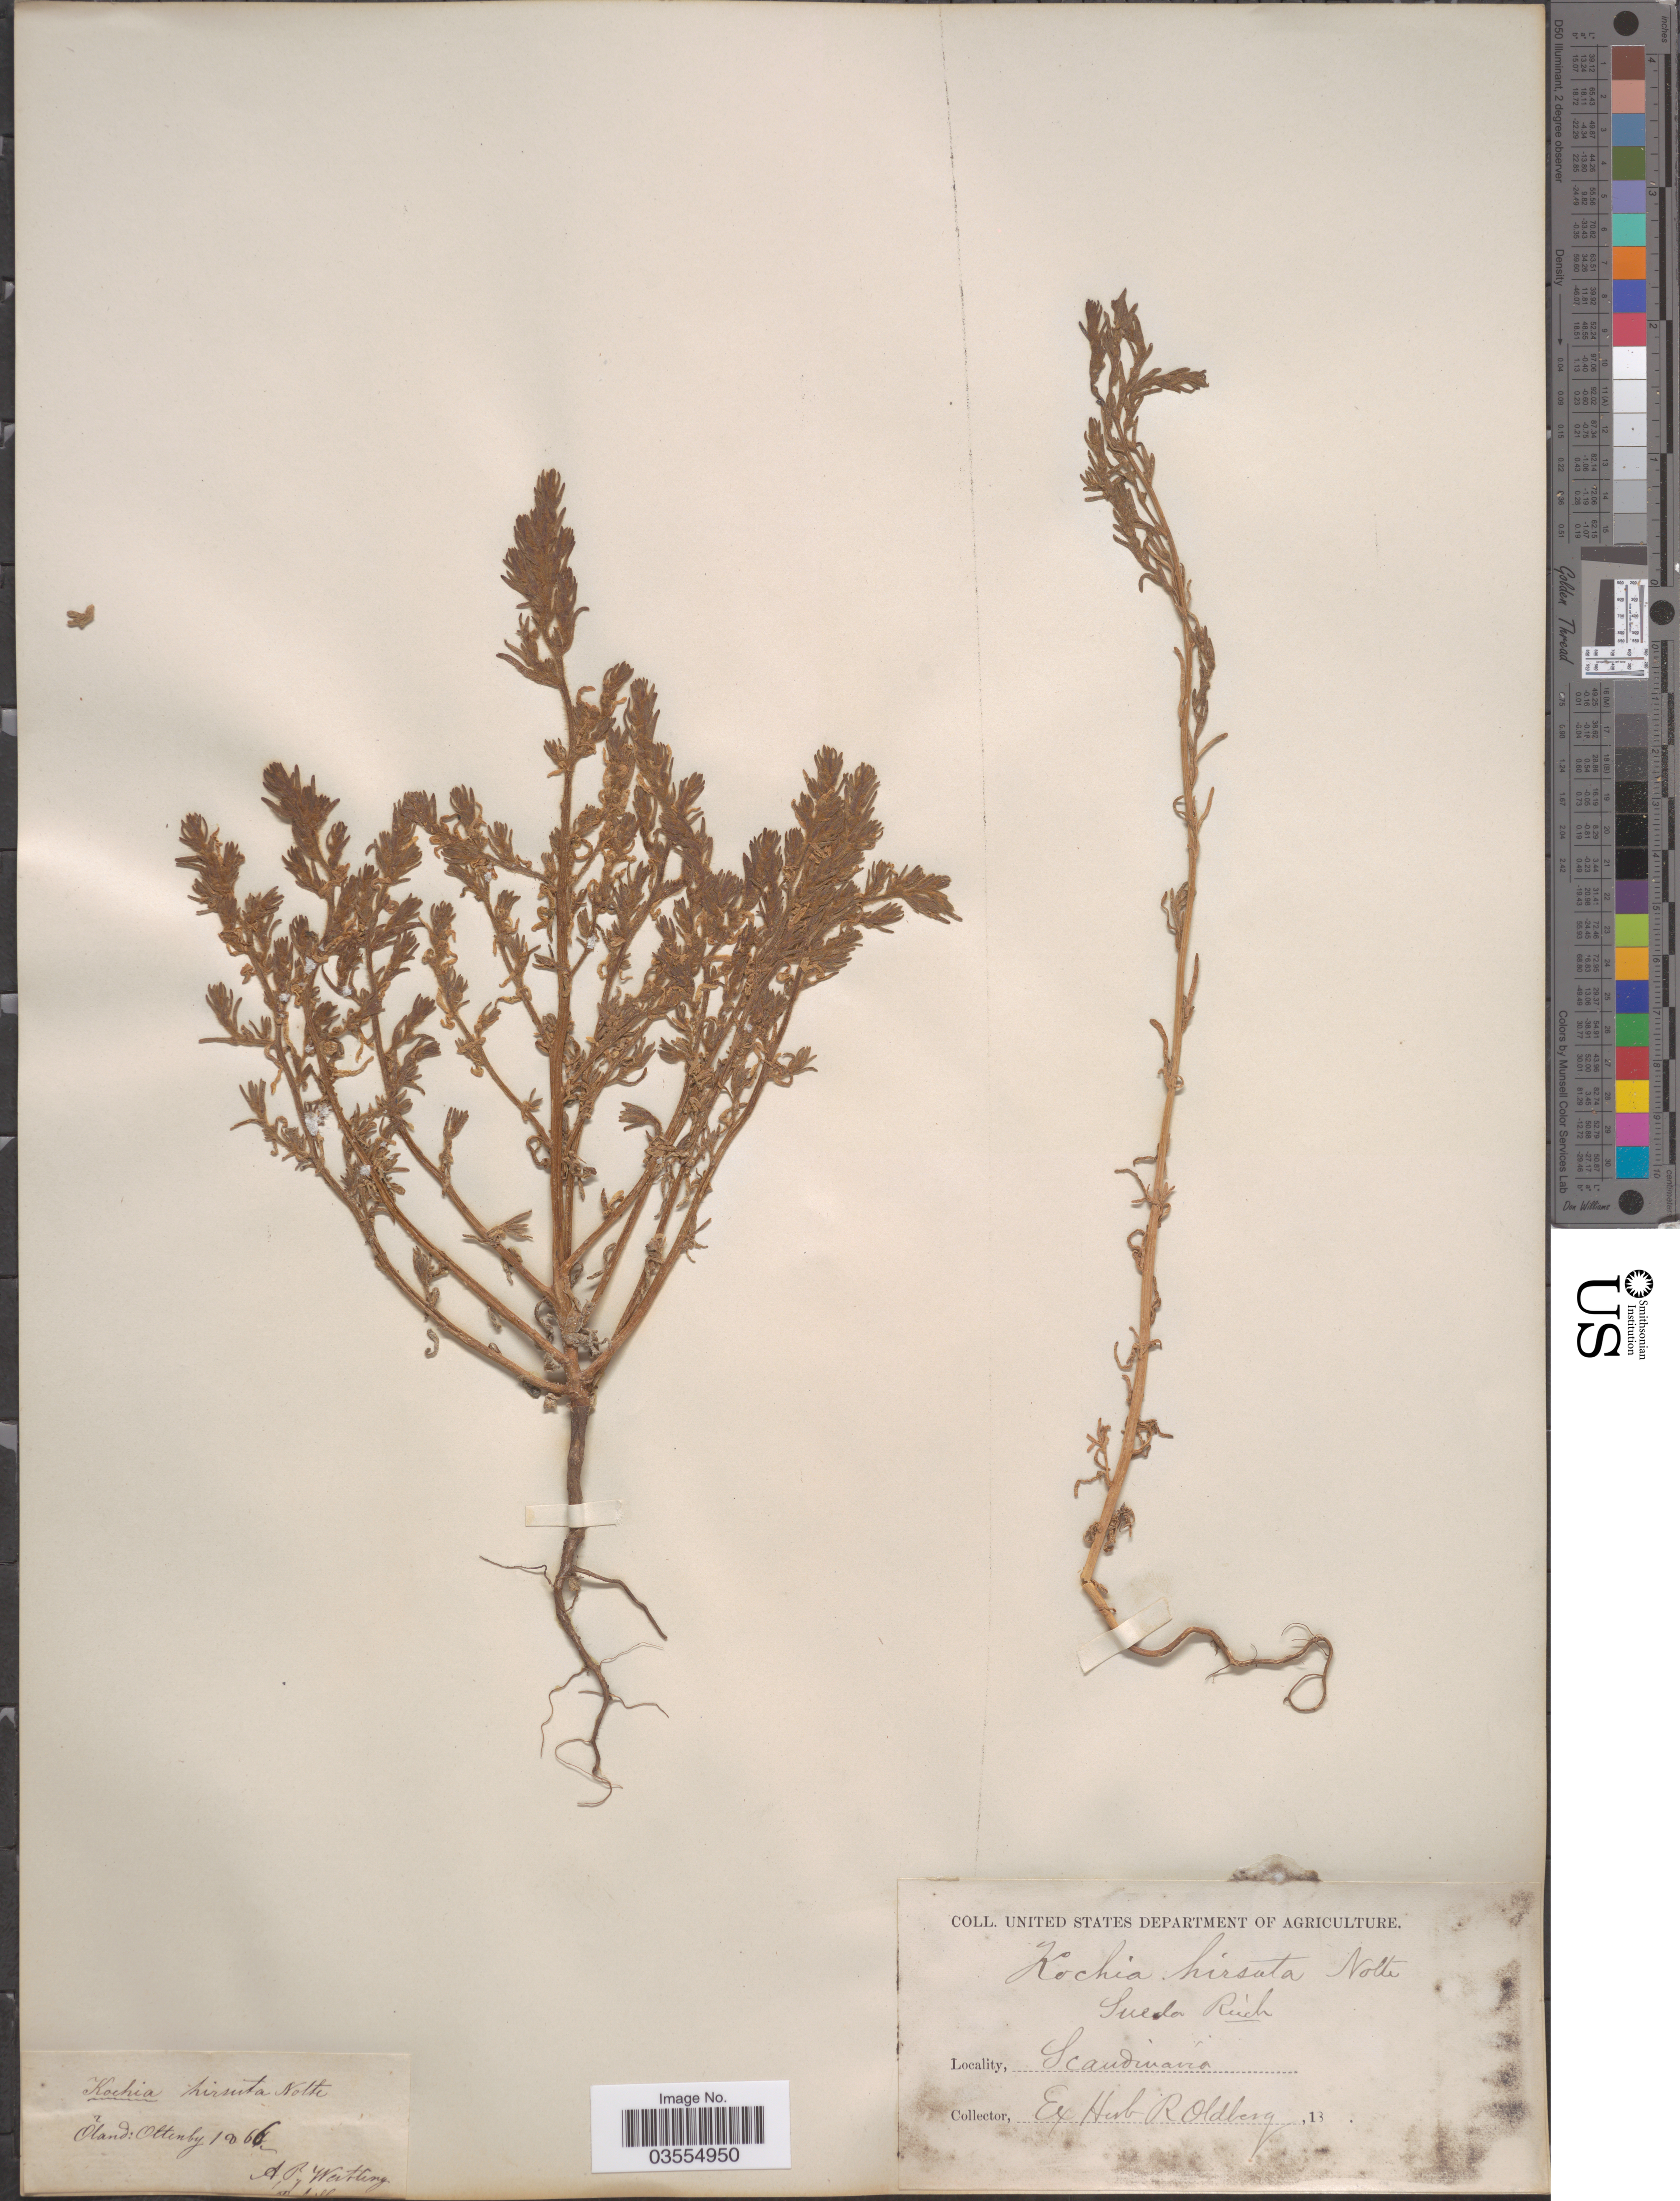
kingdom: Plantae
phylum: Tracheophyta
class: Magnoliopsida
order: Caryophyllales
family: Amaranthaceae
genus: Spirobassia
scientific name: Spirobassia hirsuta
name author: (L.) Freitag & G. Kadereit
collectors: A. Wertling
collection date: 1866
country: Sweden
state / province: Kalmar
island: Oland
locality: Öland: Ottenby. Scandinavia.